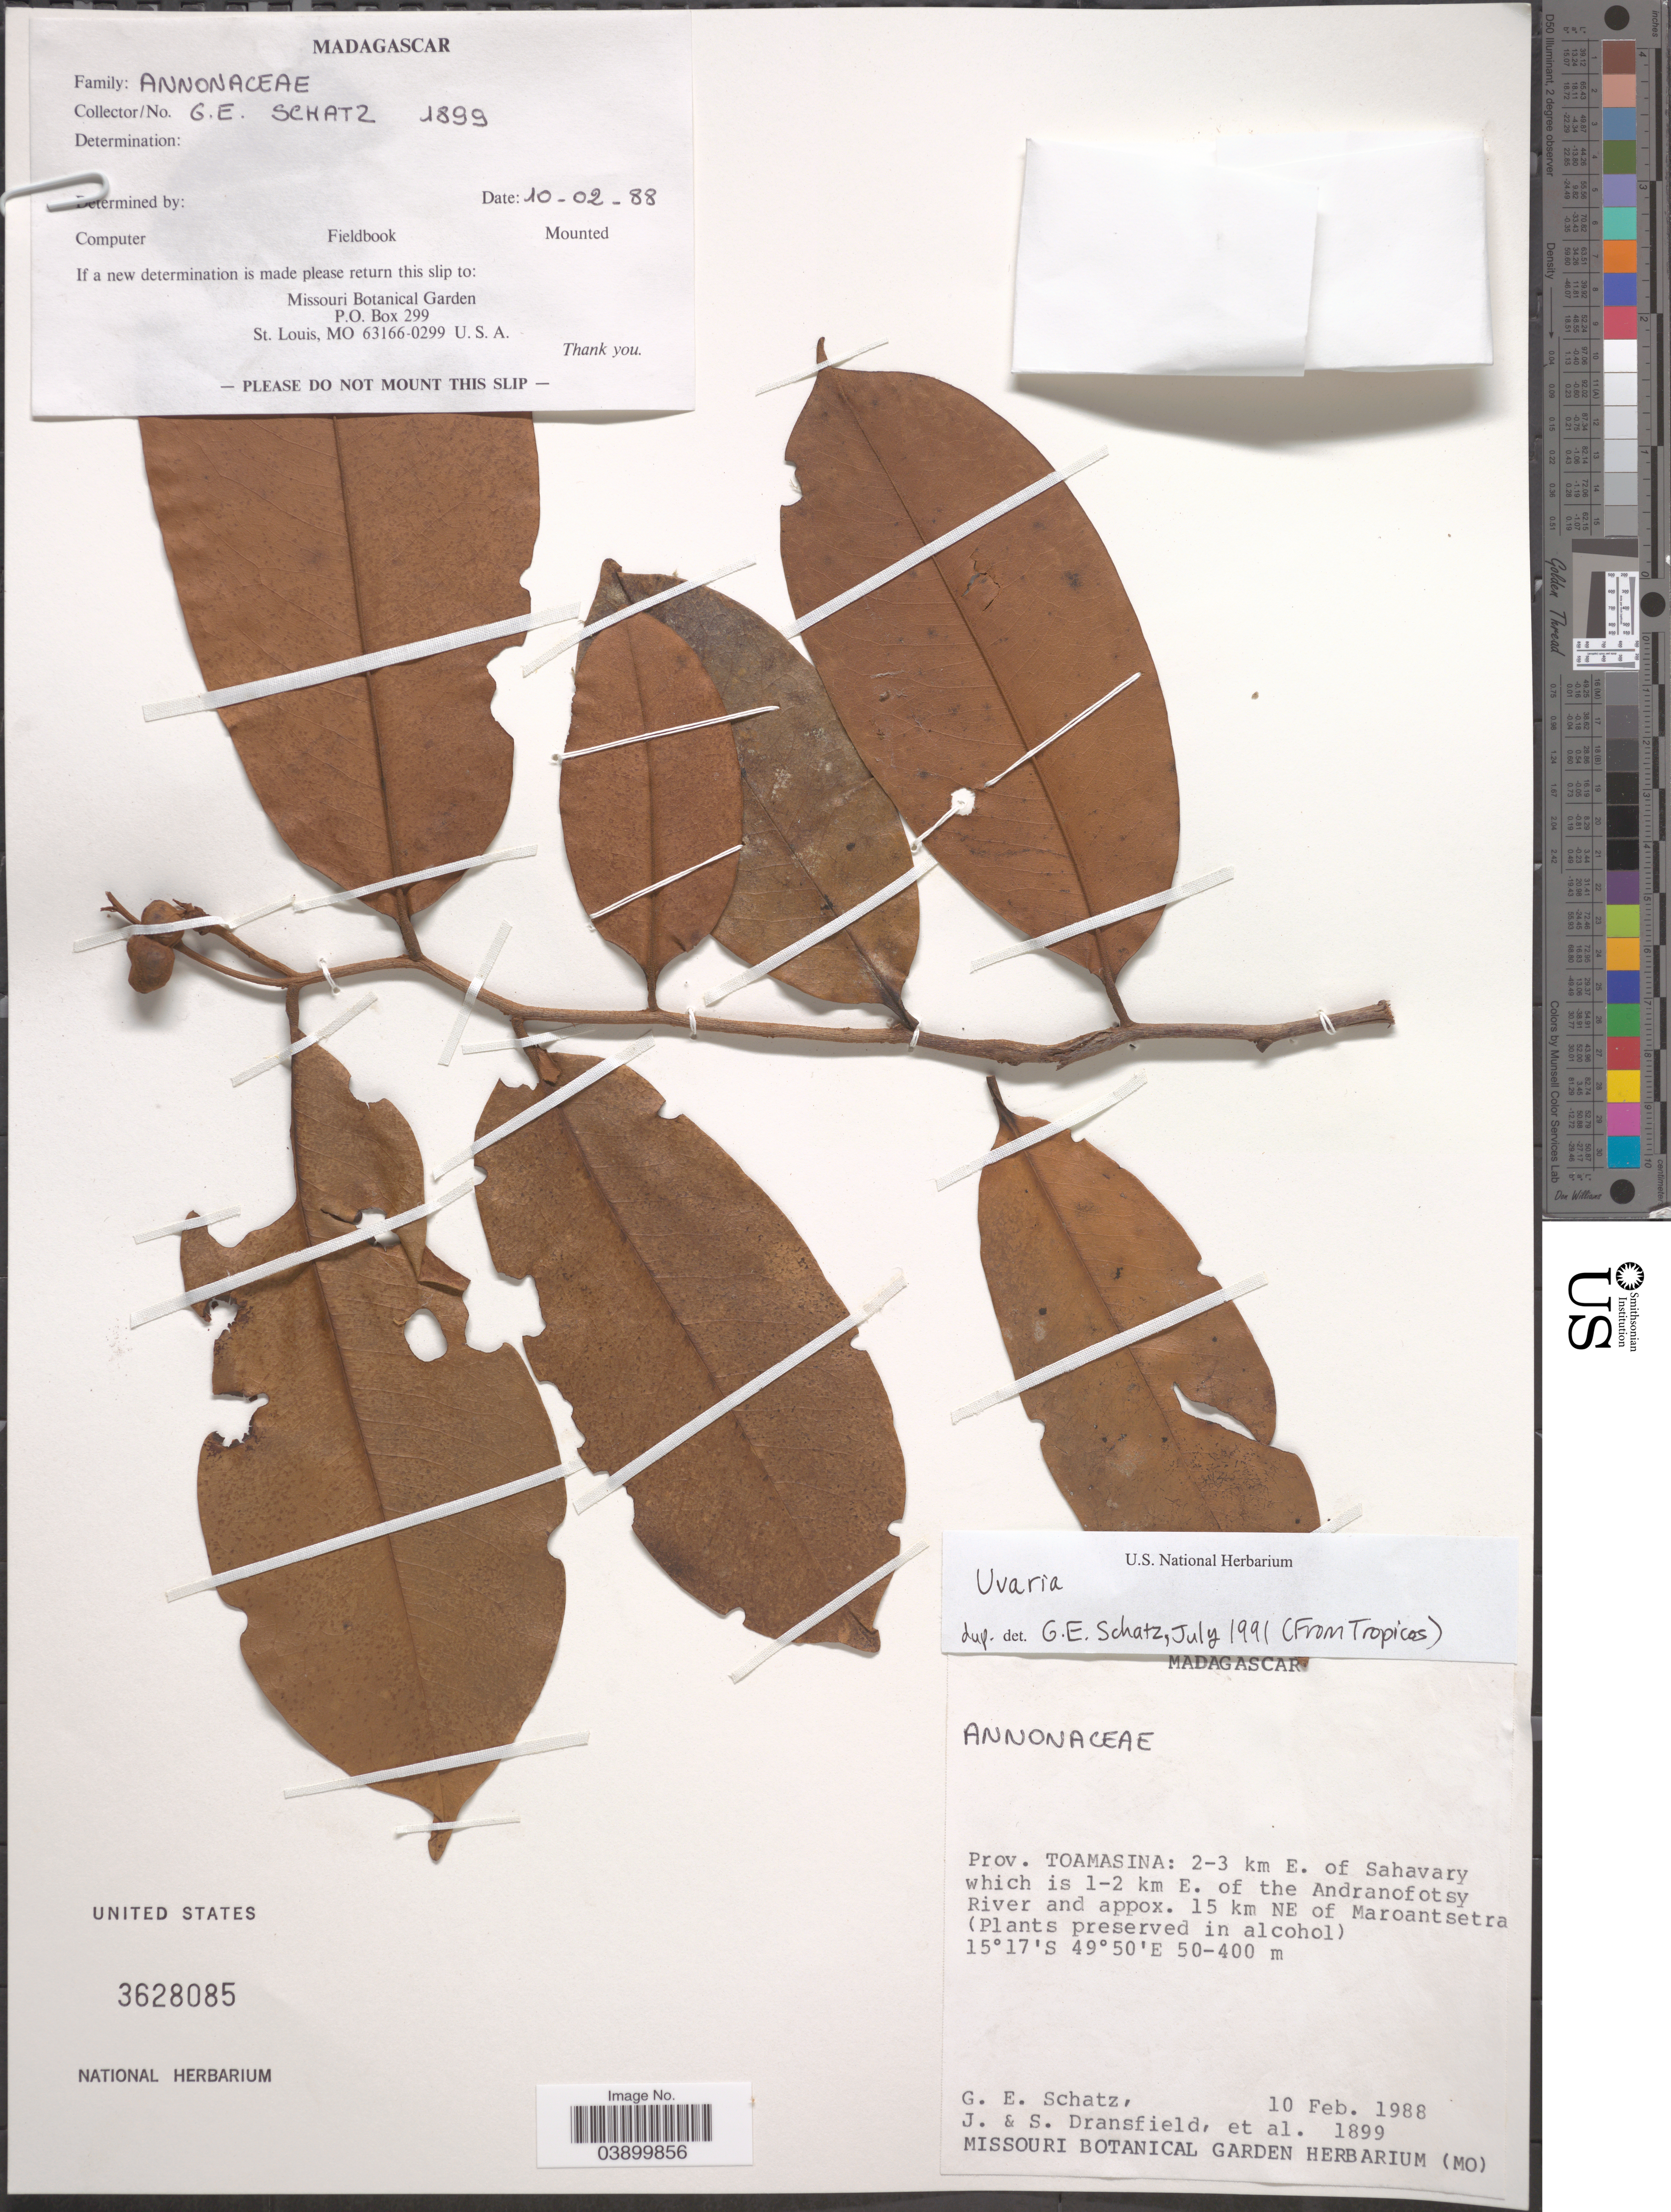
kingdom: Plantae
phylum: Tracheophyta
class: Magnoliopsida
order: Magnoliales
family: Annonaceae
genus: Uvaria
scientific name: Uvaria sp.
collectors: G. Schatz, J. Dransfield, S. Dransfield & et al.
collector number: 1899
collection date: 1988-02-10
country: Madagascar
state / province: Analanjirofo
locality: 2-3 km E. of Sahavary which is 1-2 km E. of the Andranofotsy River and appox. 15 km NE of Maroantsetra.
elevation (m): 50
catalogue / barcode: US 3628085